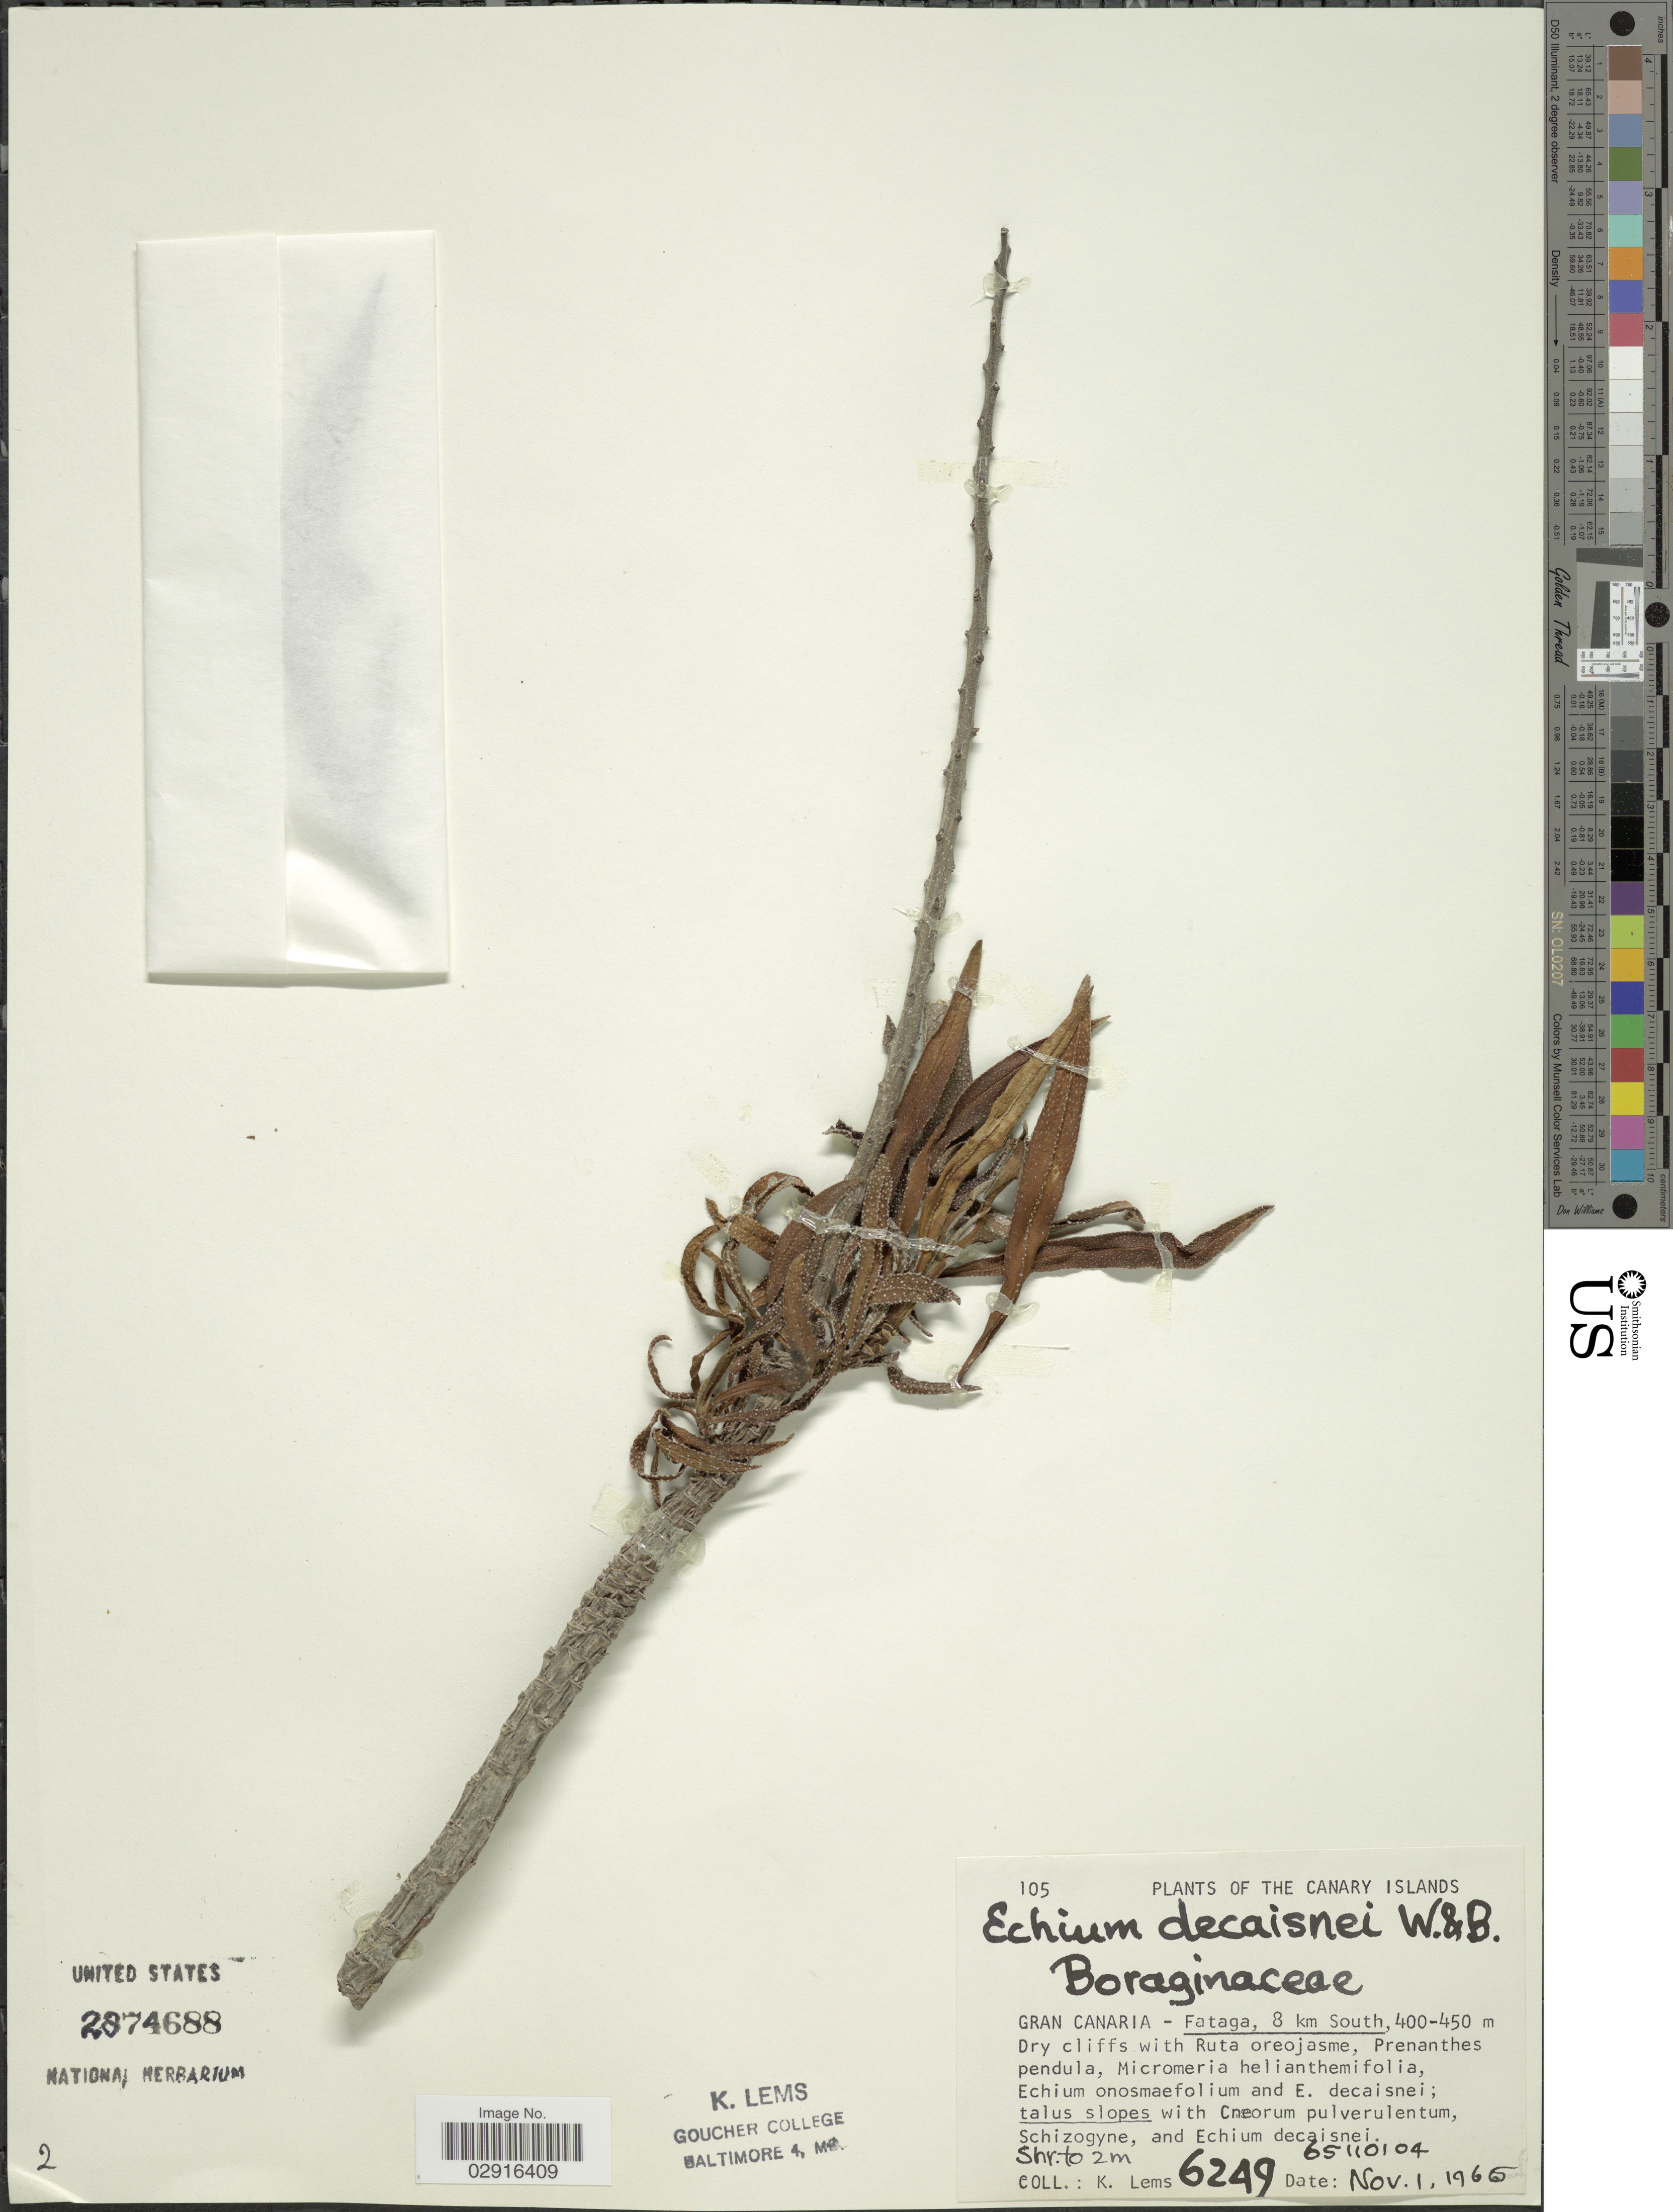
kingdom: Plantae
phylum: Tracheophyta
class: Magnoliopsida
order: Boraginales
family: Boraginaceae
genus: Echium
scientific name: Echium decaisnei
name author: D.A. Webb & Berthel.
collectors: K. Lems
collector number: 6249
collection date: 1965-11-01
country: Spain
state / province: Canarias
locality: Canary Islands. Gran Canaria - Fataga, 8 km South.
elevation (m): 400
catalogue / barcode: US 2874688